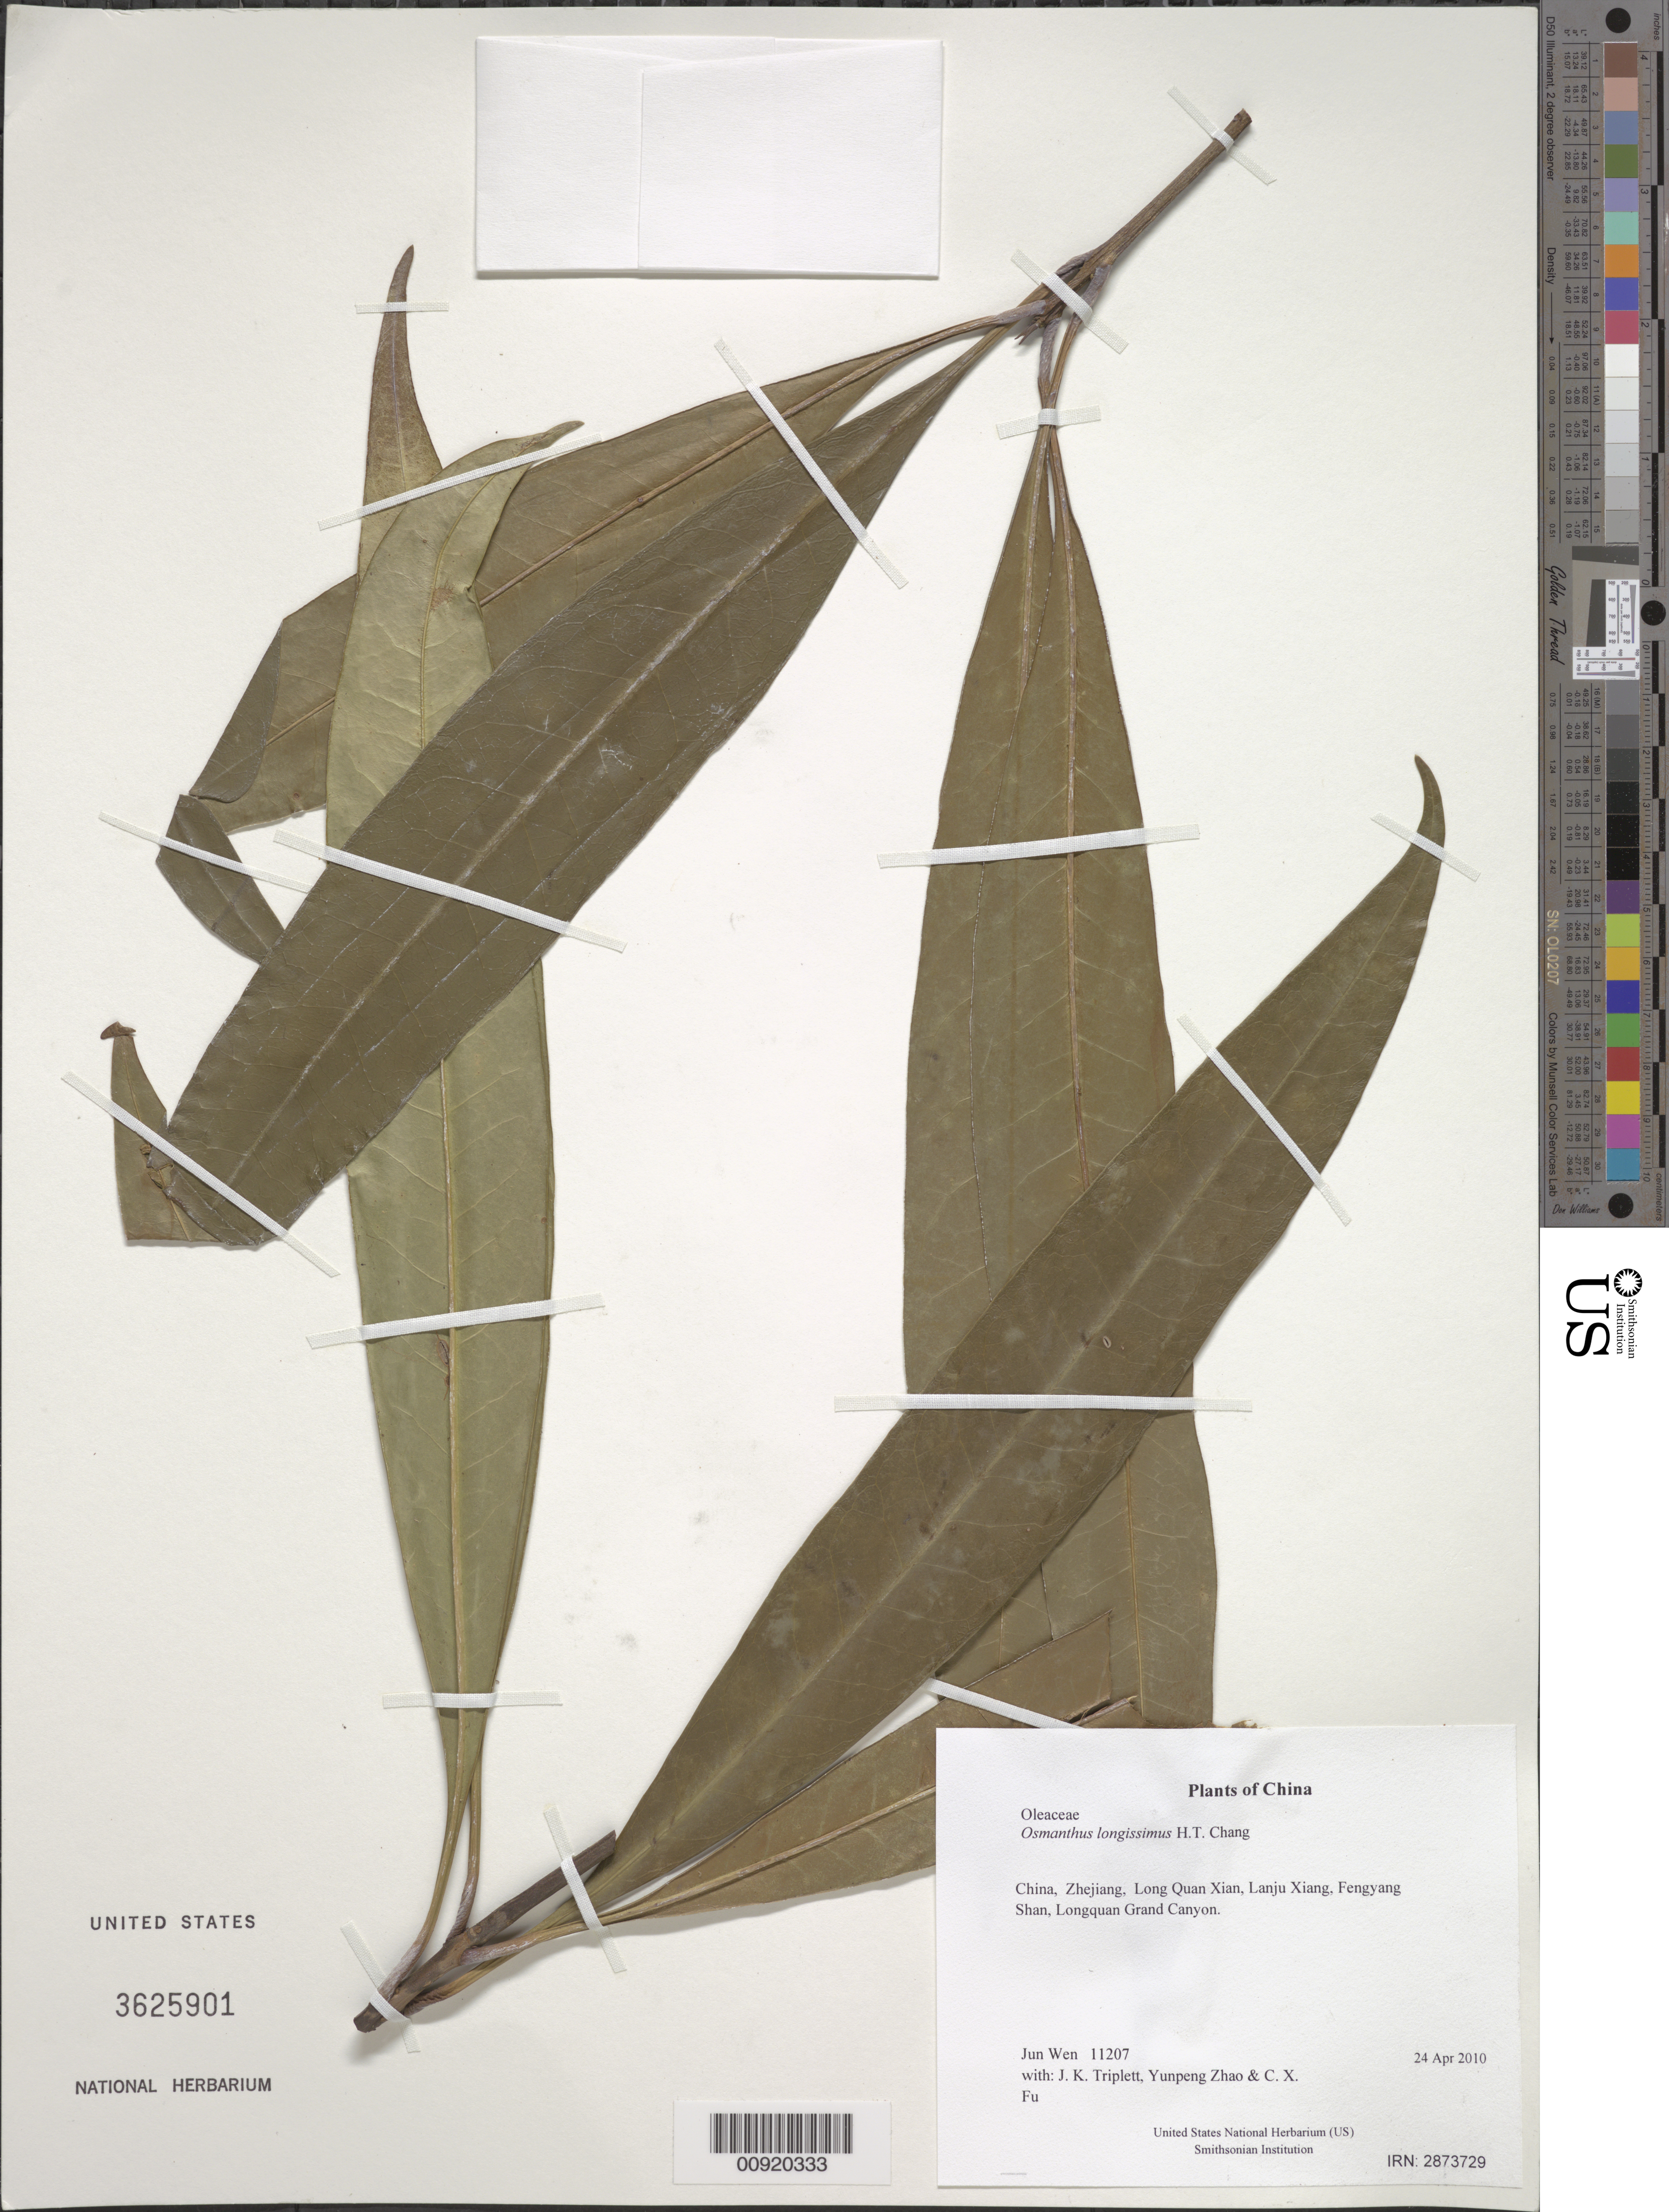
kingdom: Plantae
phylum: Tracheophyta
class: Magnoliopsida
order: Lamiales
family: Oleaceae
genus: Osmanthus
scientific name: Osmanthus longissimus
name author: H.T. Chang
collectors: J. Wen, J. K. Triplett, Yunpeng Zhao & C. X. Fu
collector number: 11207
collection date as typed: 24 Apr 2010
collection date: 2010-04-24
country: China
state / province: Zhejiang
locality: Long Quan Xian, Lanju Xiang, Fengyang Shan, Longquan Grand Canyon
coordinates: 27 52.898 N, 119 10.333 E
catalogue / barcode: US 3625901